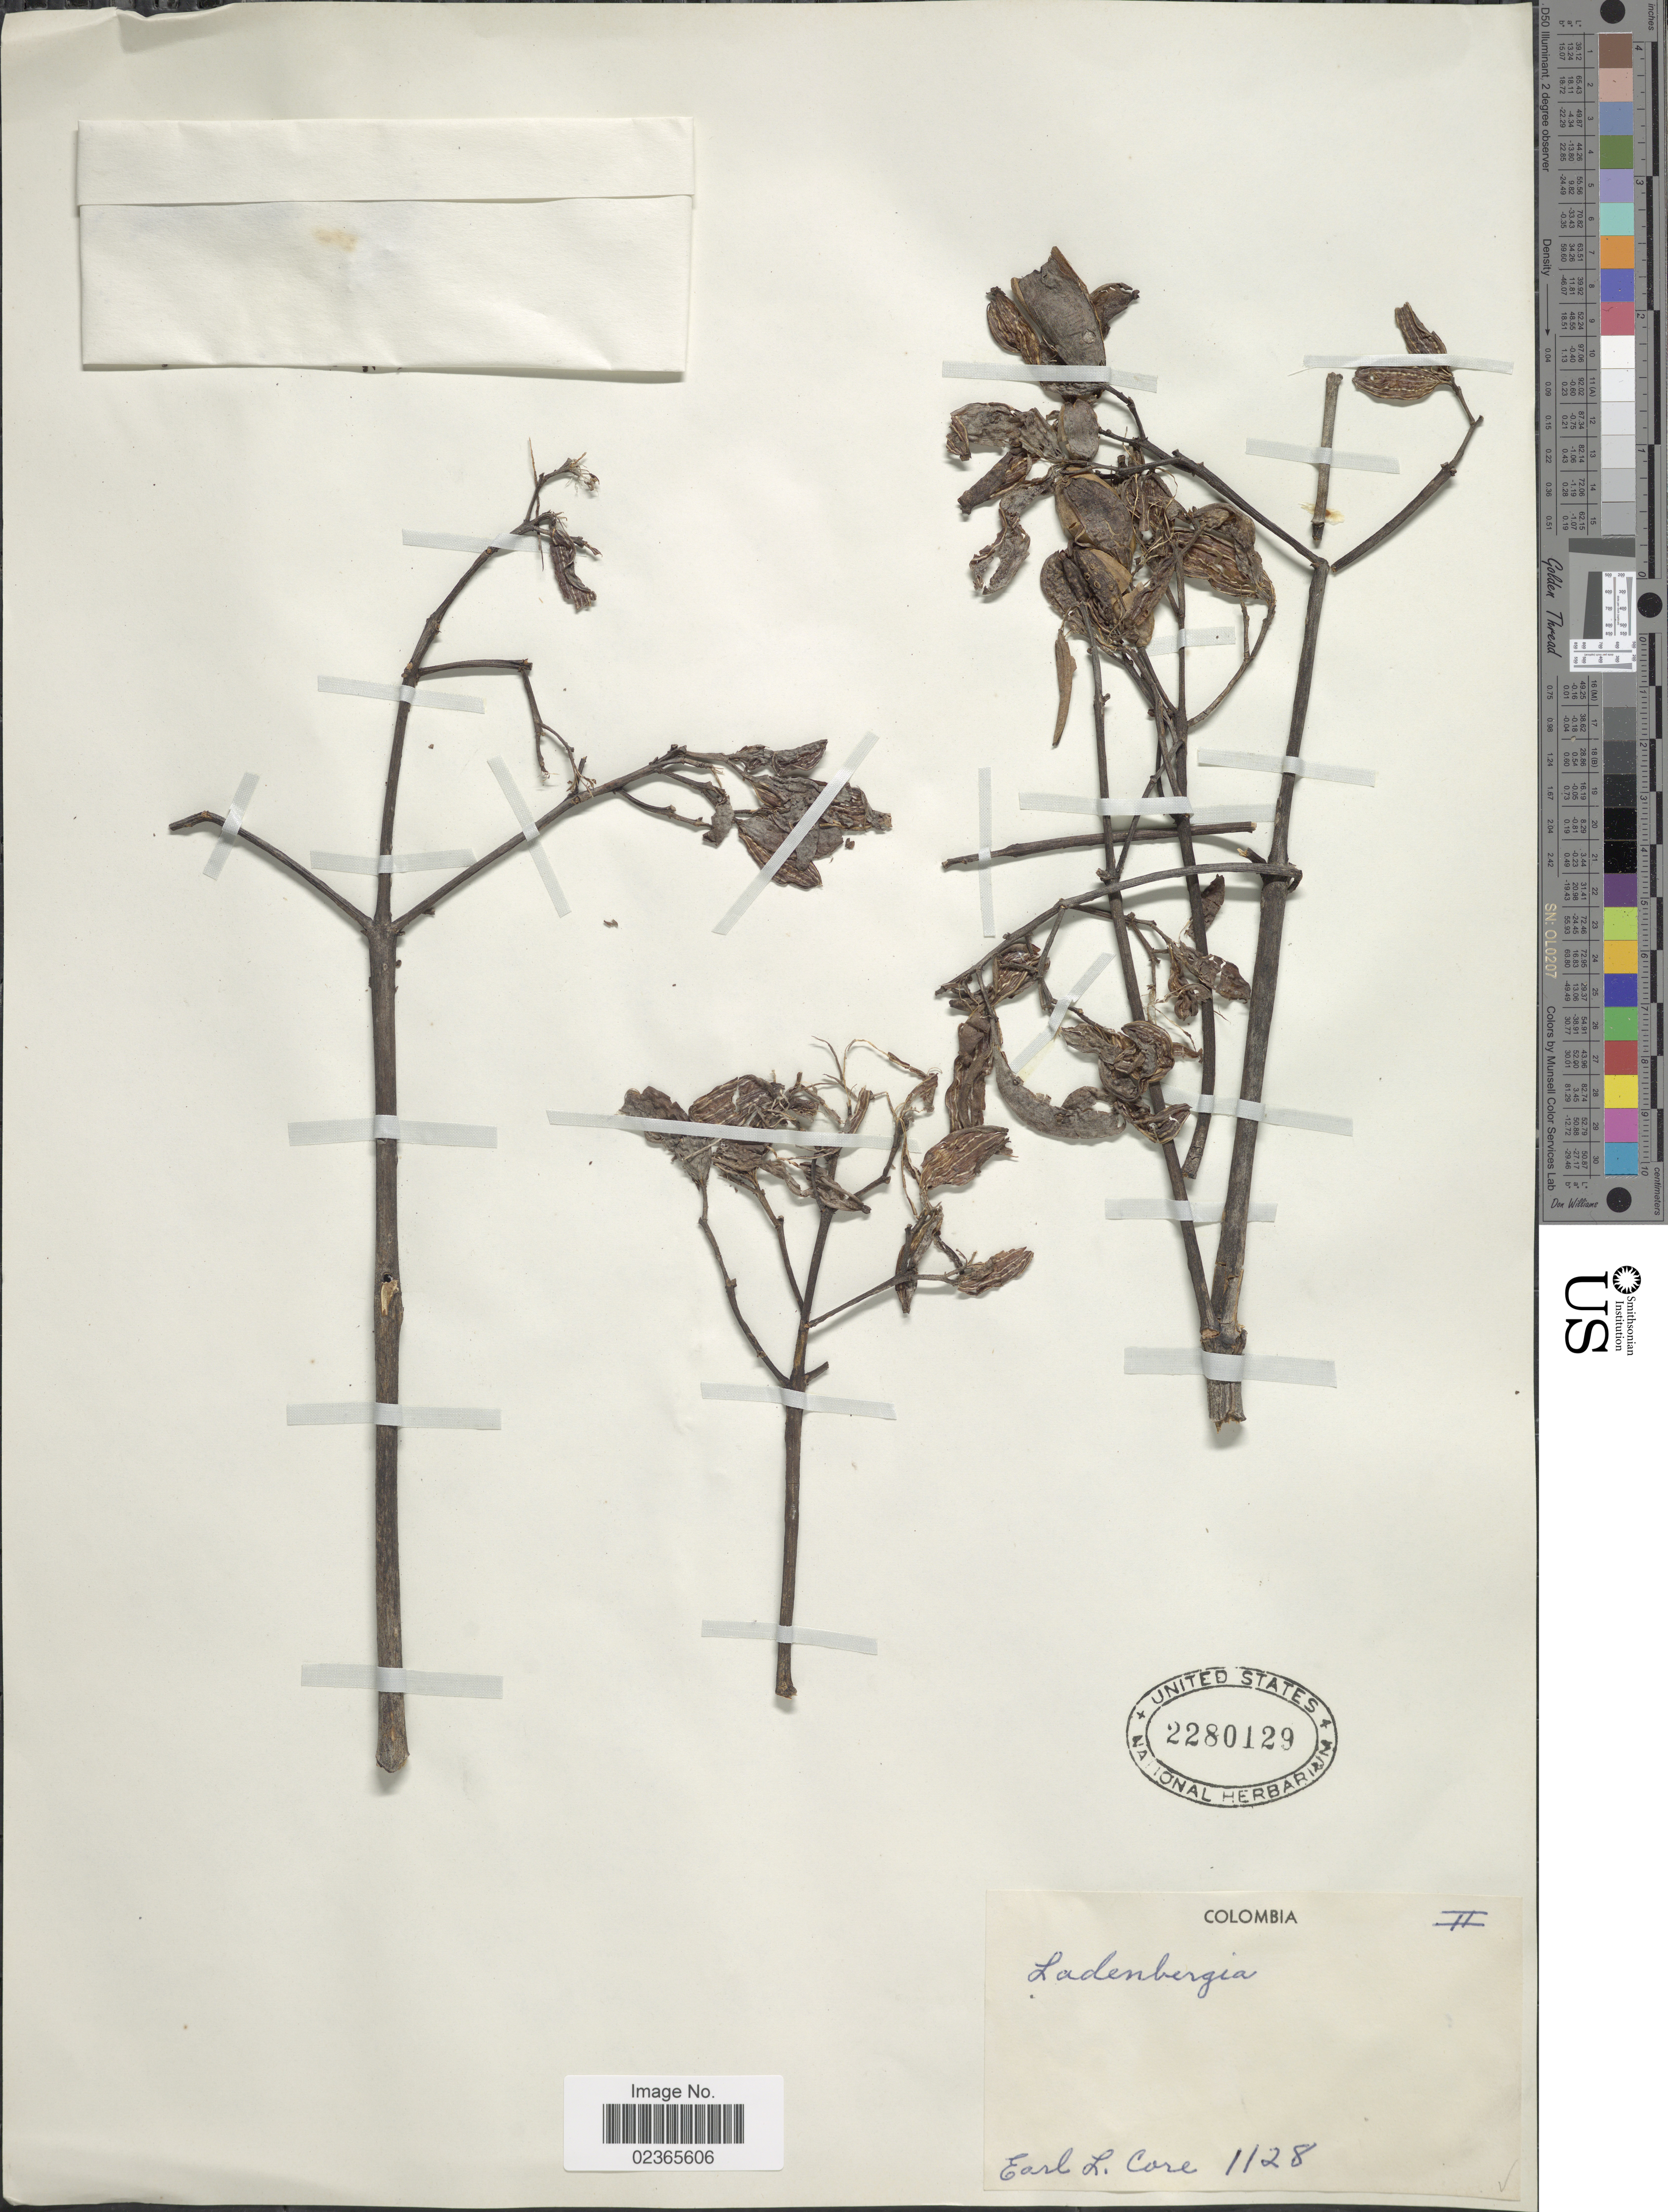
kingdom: Plantae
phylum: Tracheophyta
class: Magnoliopsida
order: Gentianales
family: Rubiaceae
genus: Ladenbergia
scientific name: Ladenbergia sp.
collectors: E. L. Core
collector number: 1128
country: Colombia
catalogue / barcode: US 2280129